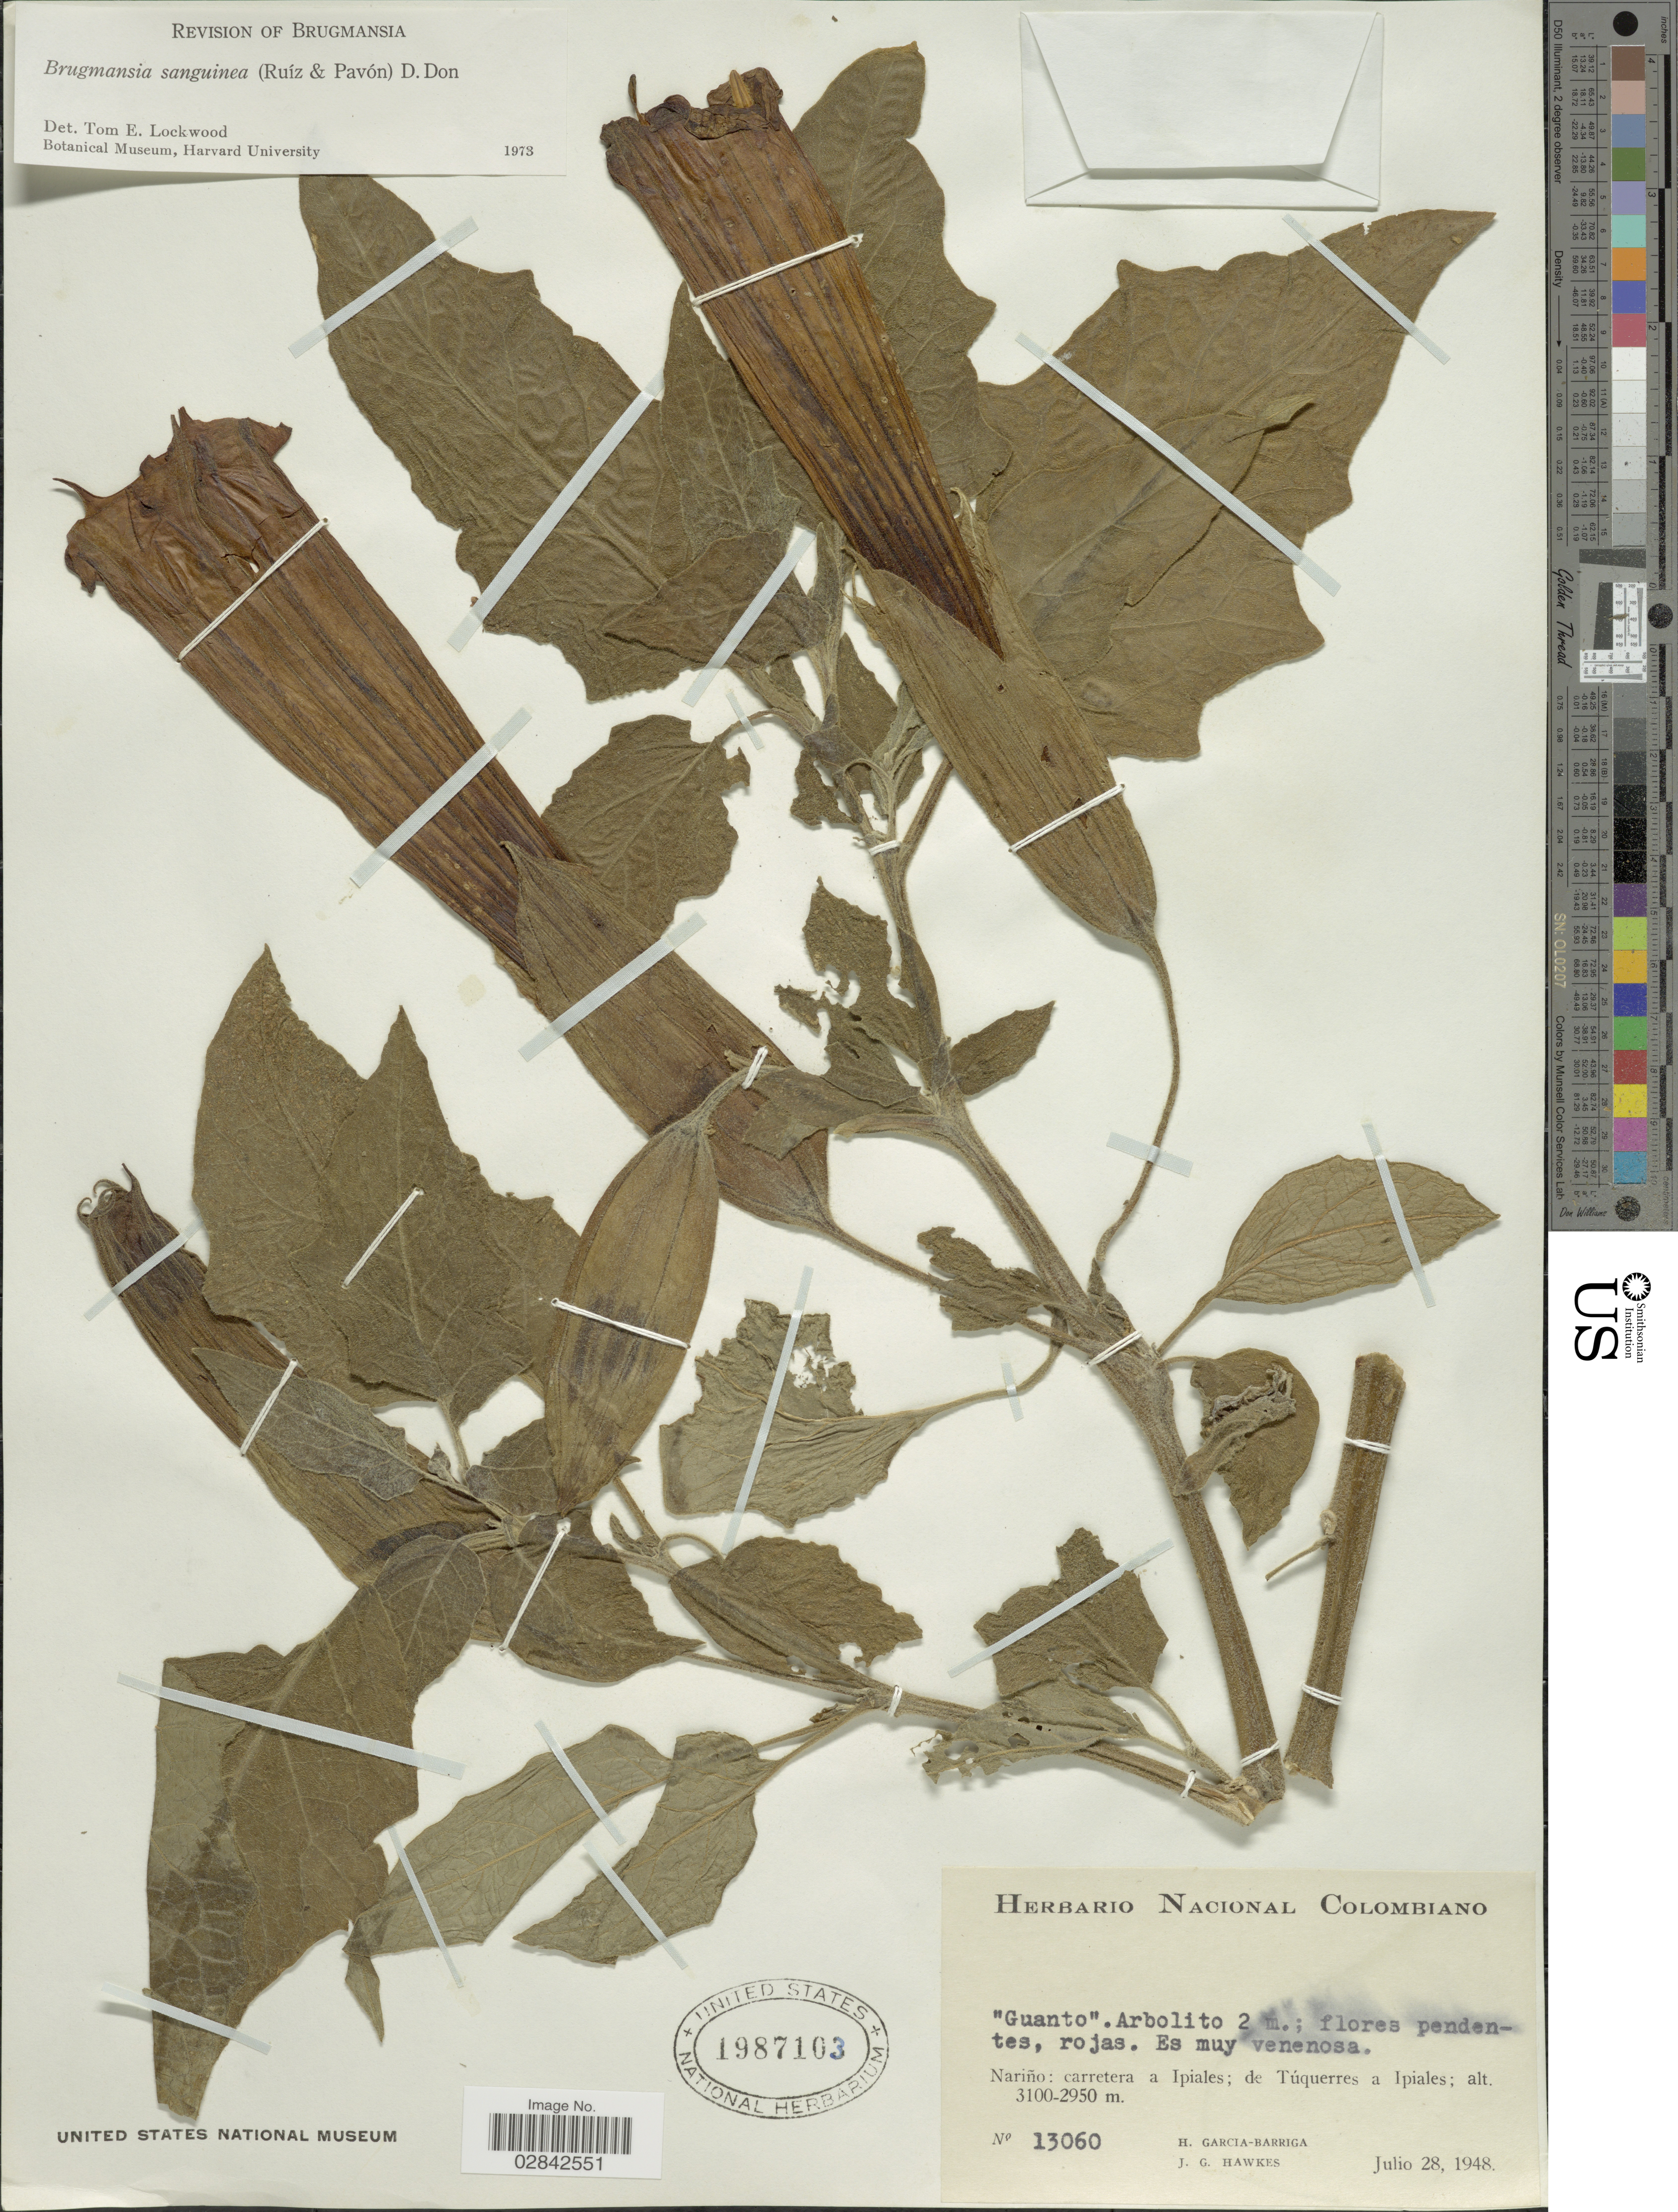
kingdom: Plantae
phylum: Tracheophyta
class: Magnoliopsida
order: Solanales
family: Solanaceae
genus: Brugmansia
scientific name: Brugmansia sanguinea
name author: (Ruiz & Pav.) D. Don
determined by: Lockwood, T. E.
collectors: H. García Barriga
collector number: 13060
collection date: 1948-07-28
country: Colombia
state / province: Nariño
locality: Carretera a Ipiales; de Túquerres a Ipiales.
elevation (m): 2950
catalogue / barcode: US 1987103